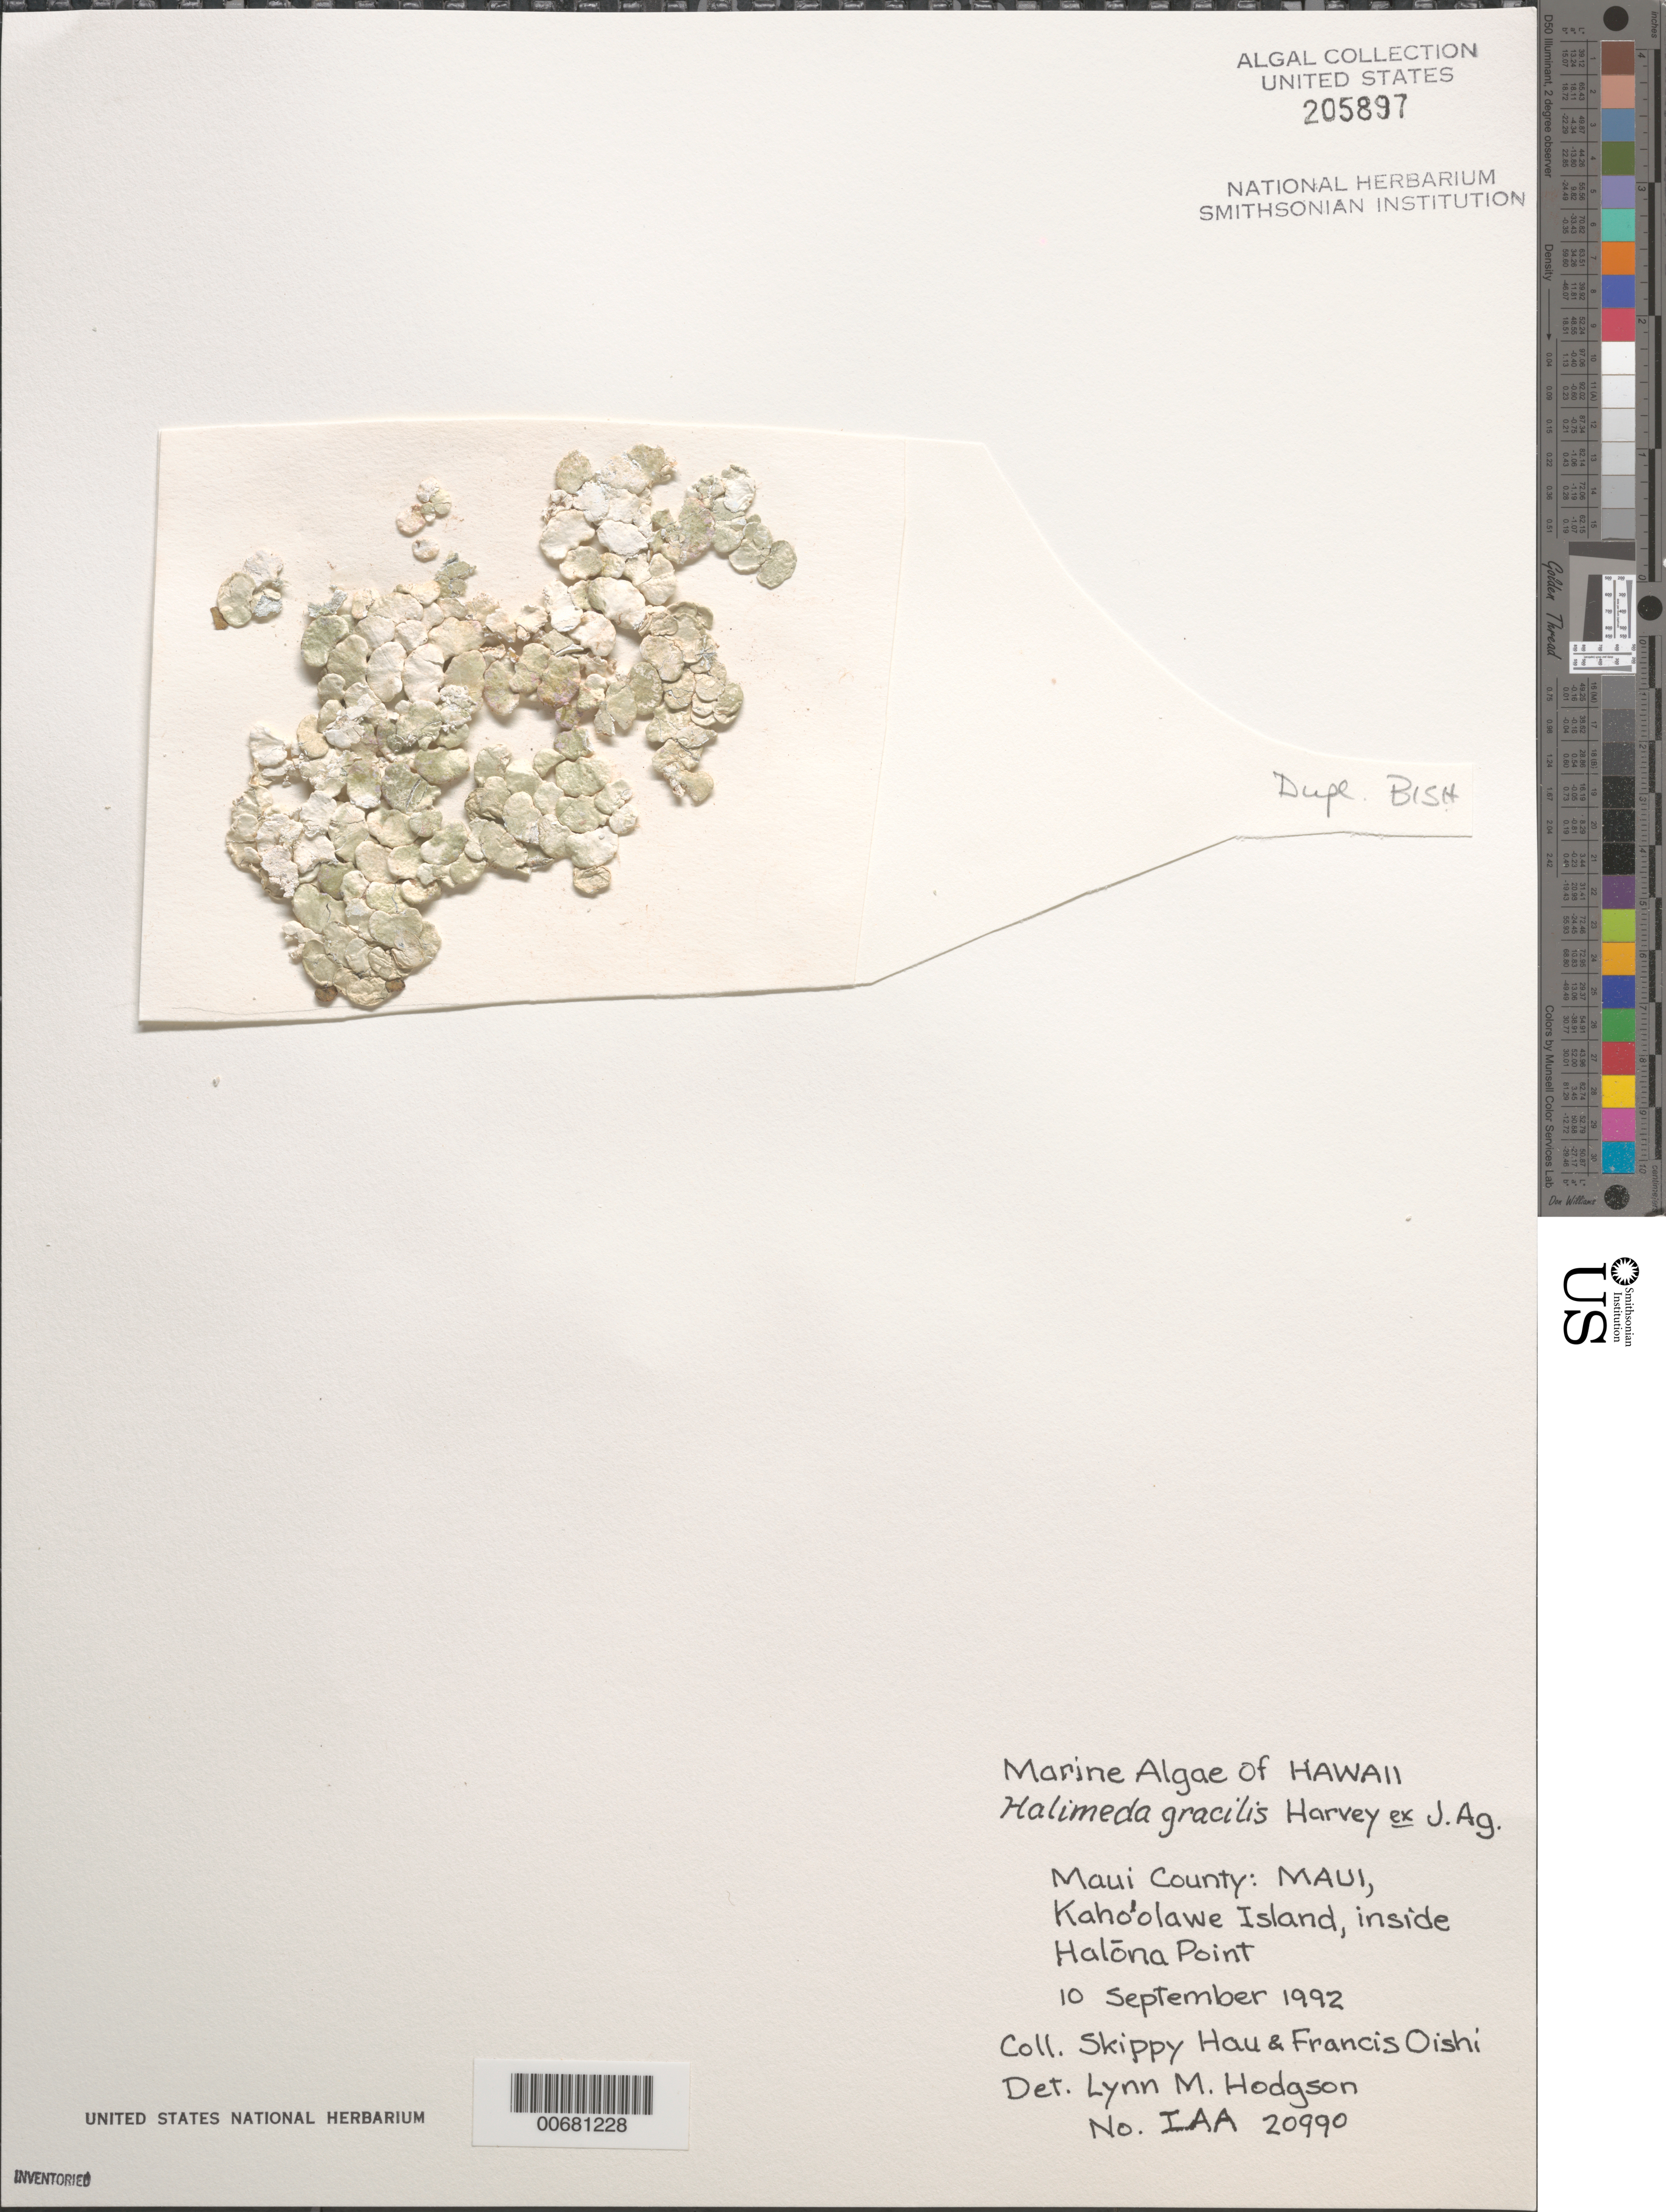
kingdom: Plantae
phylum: Chlorophyta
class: Ulvophyceae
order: Bryopsidales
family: Halimedaceae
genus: Halimeda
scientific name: Halimeda gracilis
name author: Harv. ex J. Agardh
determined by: Hodgson, L. M.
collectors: S. Hau & F. Oishi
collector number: IAA 20990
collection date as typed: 10 Sep 1992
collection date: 1992-09-10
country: United States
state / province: Hawaii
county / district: Maui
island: Kaho'olawe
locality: Inside Halona Point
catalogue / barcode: US 205897